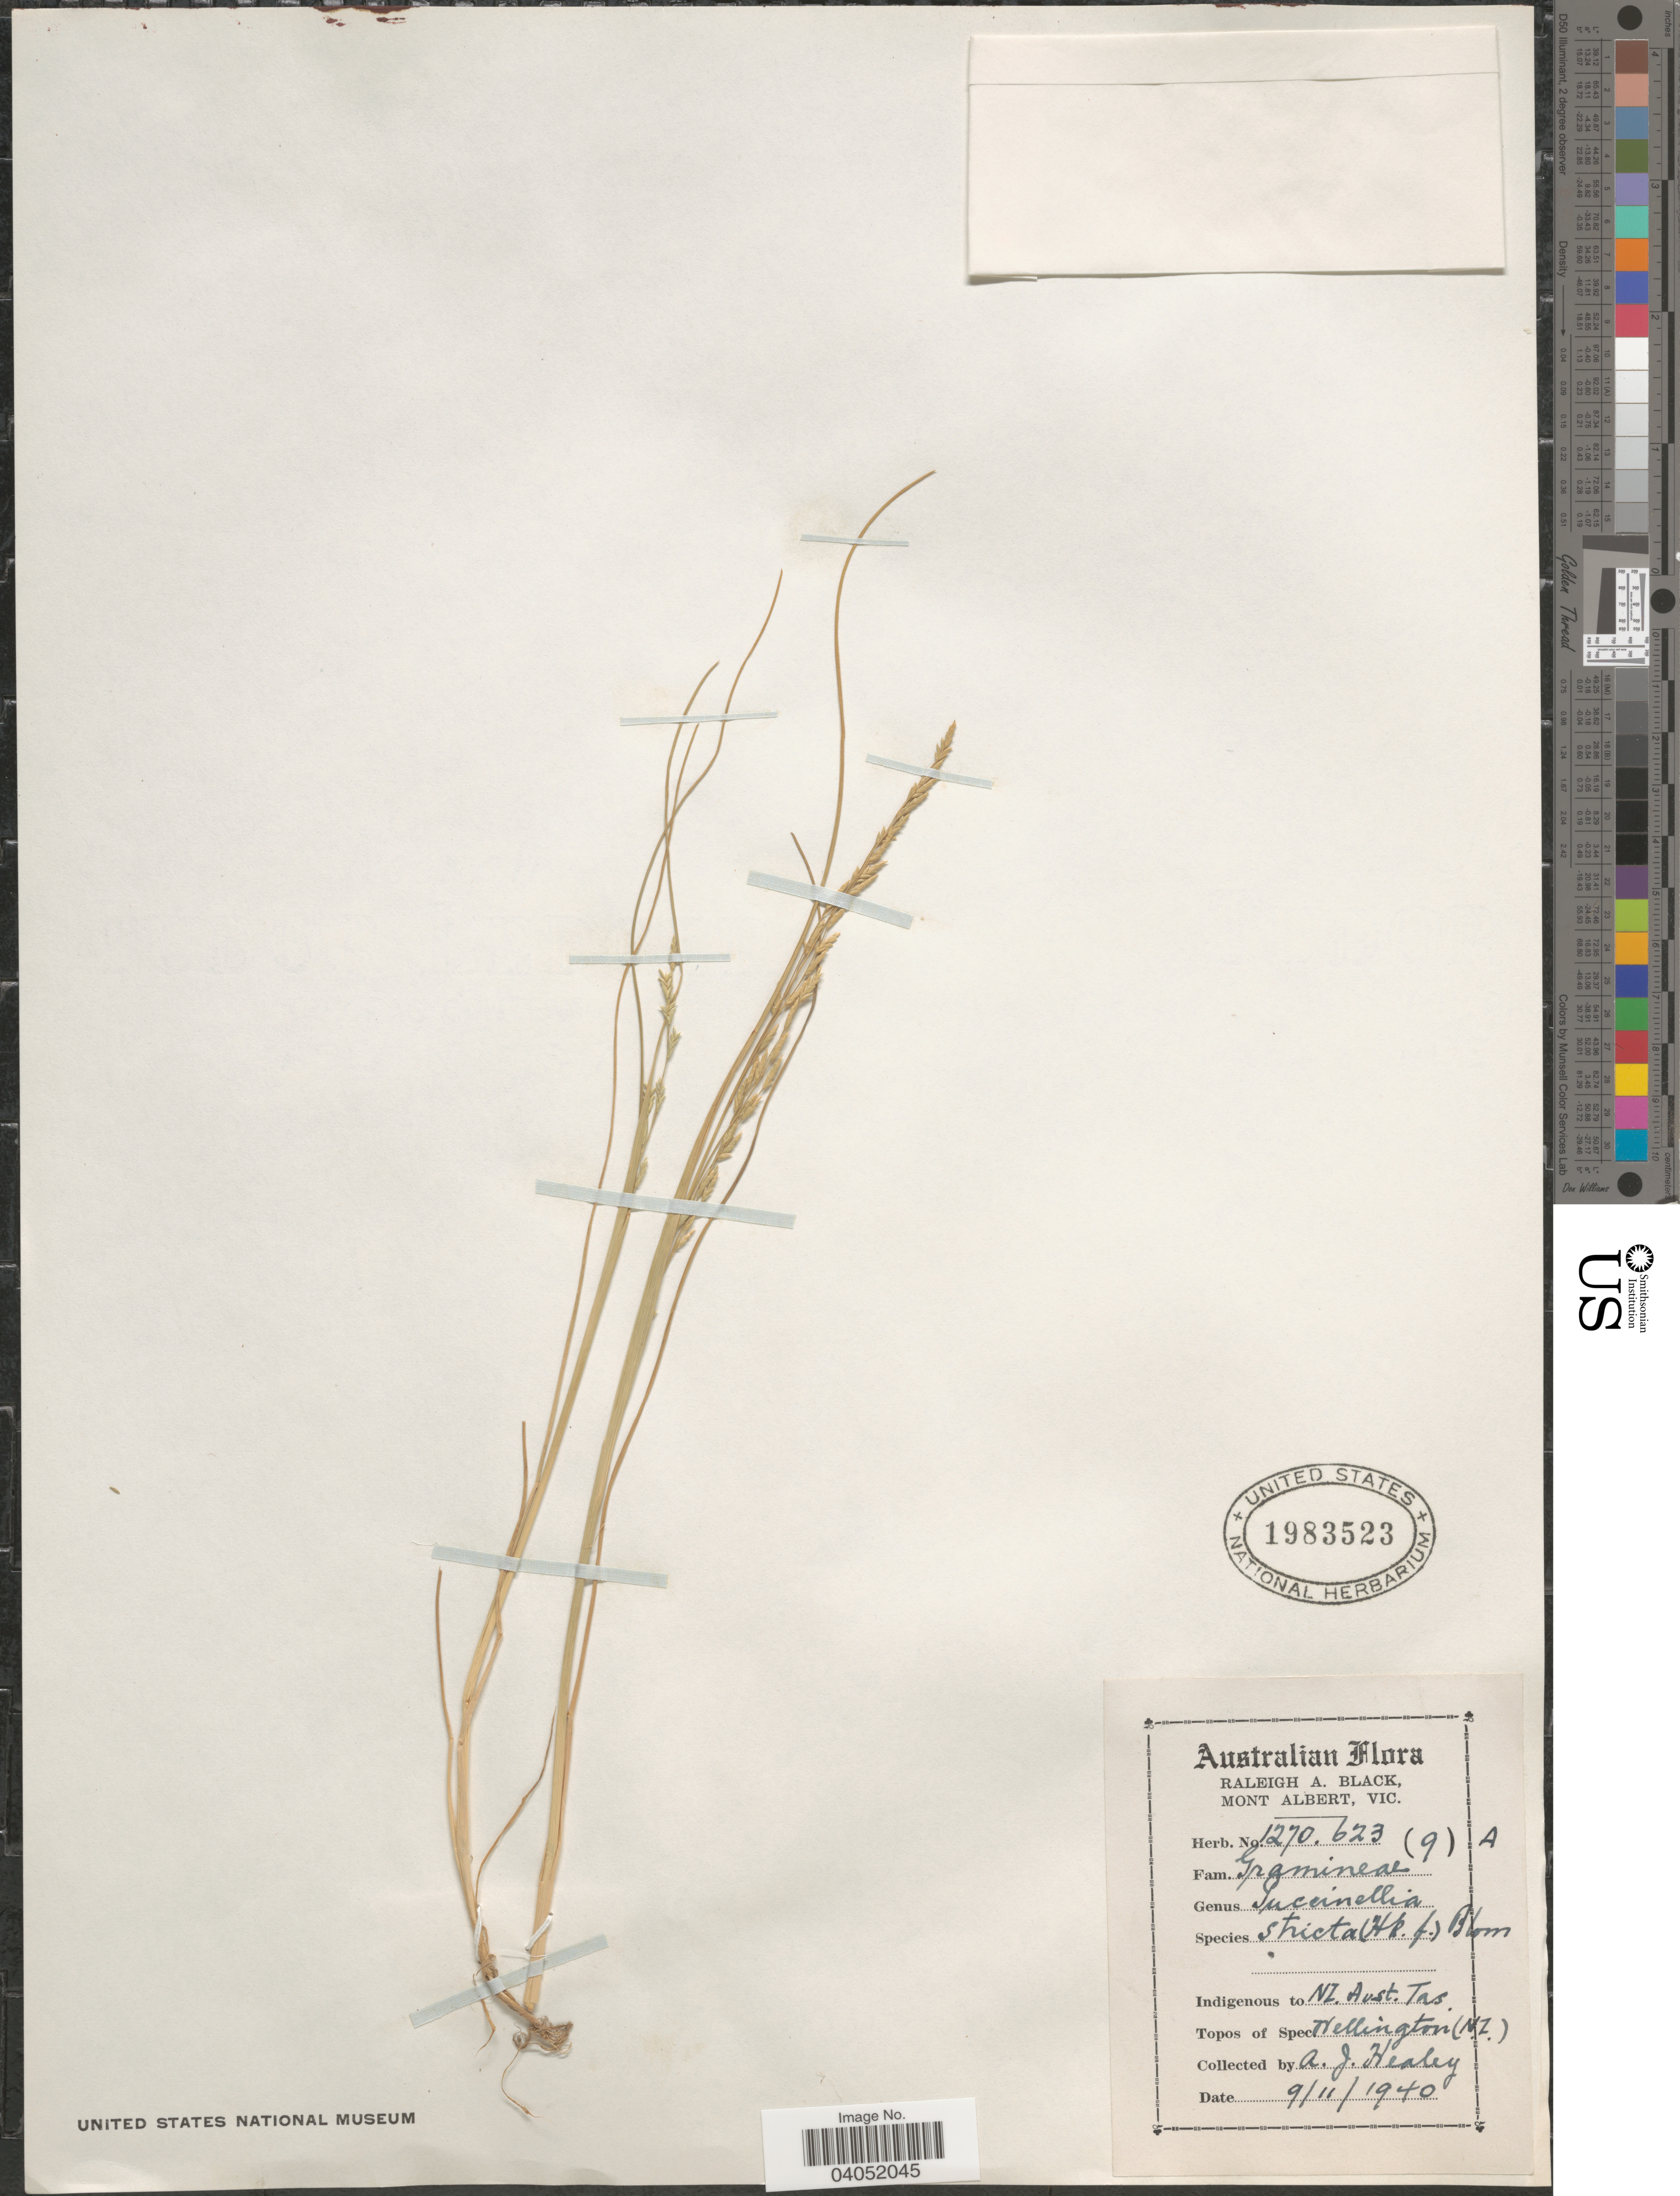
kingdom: Plantae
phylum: Tracheophyta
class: Liliopsida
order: Poales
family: Poaceae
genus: Puccinellia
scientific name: Puccinellia stricta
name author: Keng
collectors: A. Healey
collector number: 1270.623(9)A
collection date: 1940-11-09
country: New Zealand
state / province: Wellington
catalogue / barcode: US 1983523